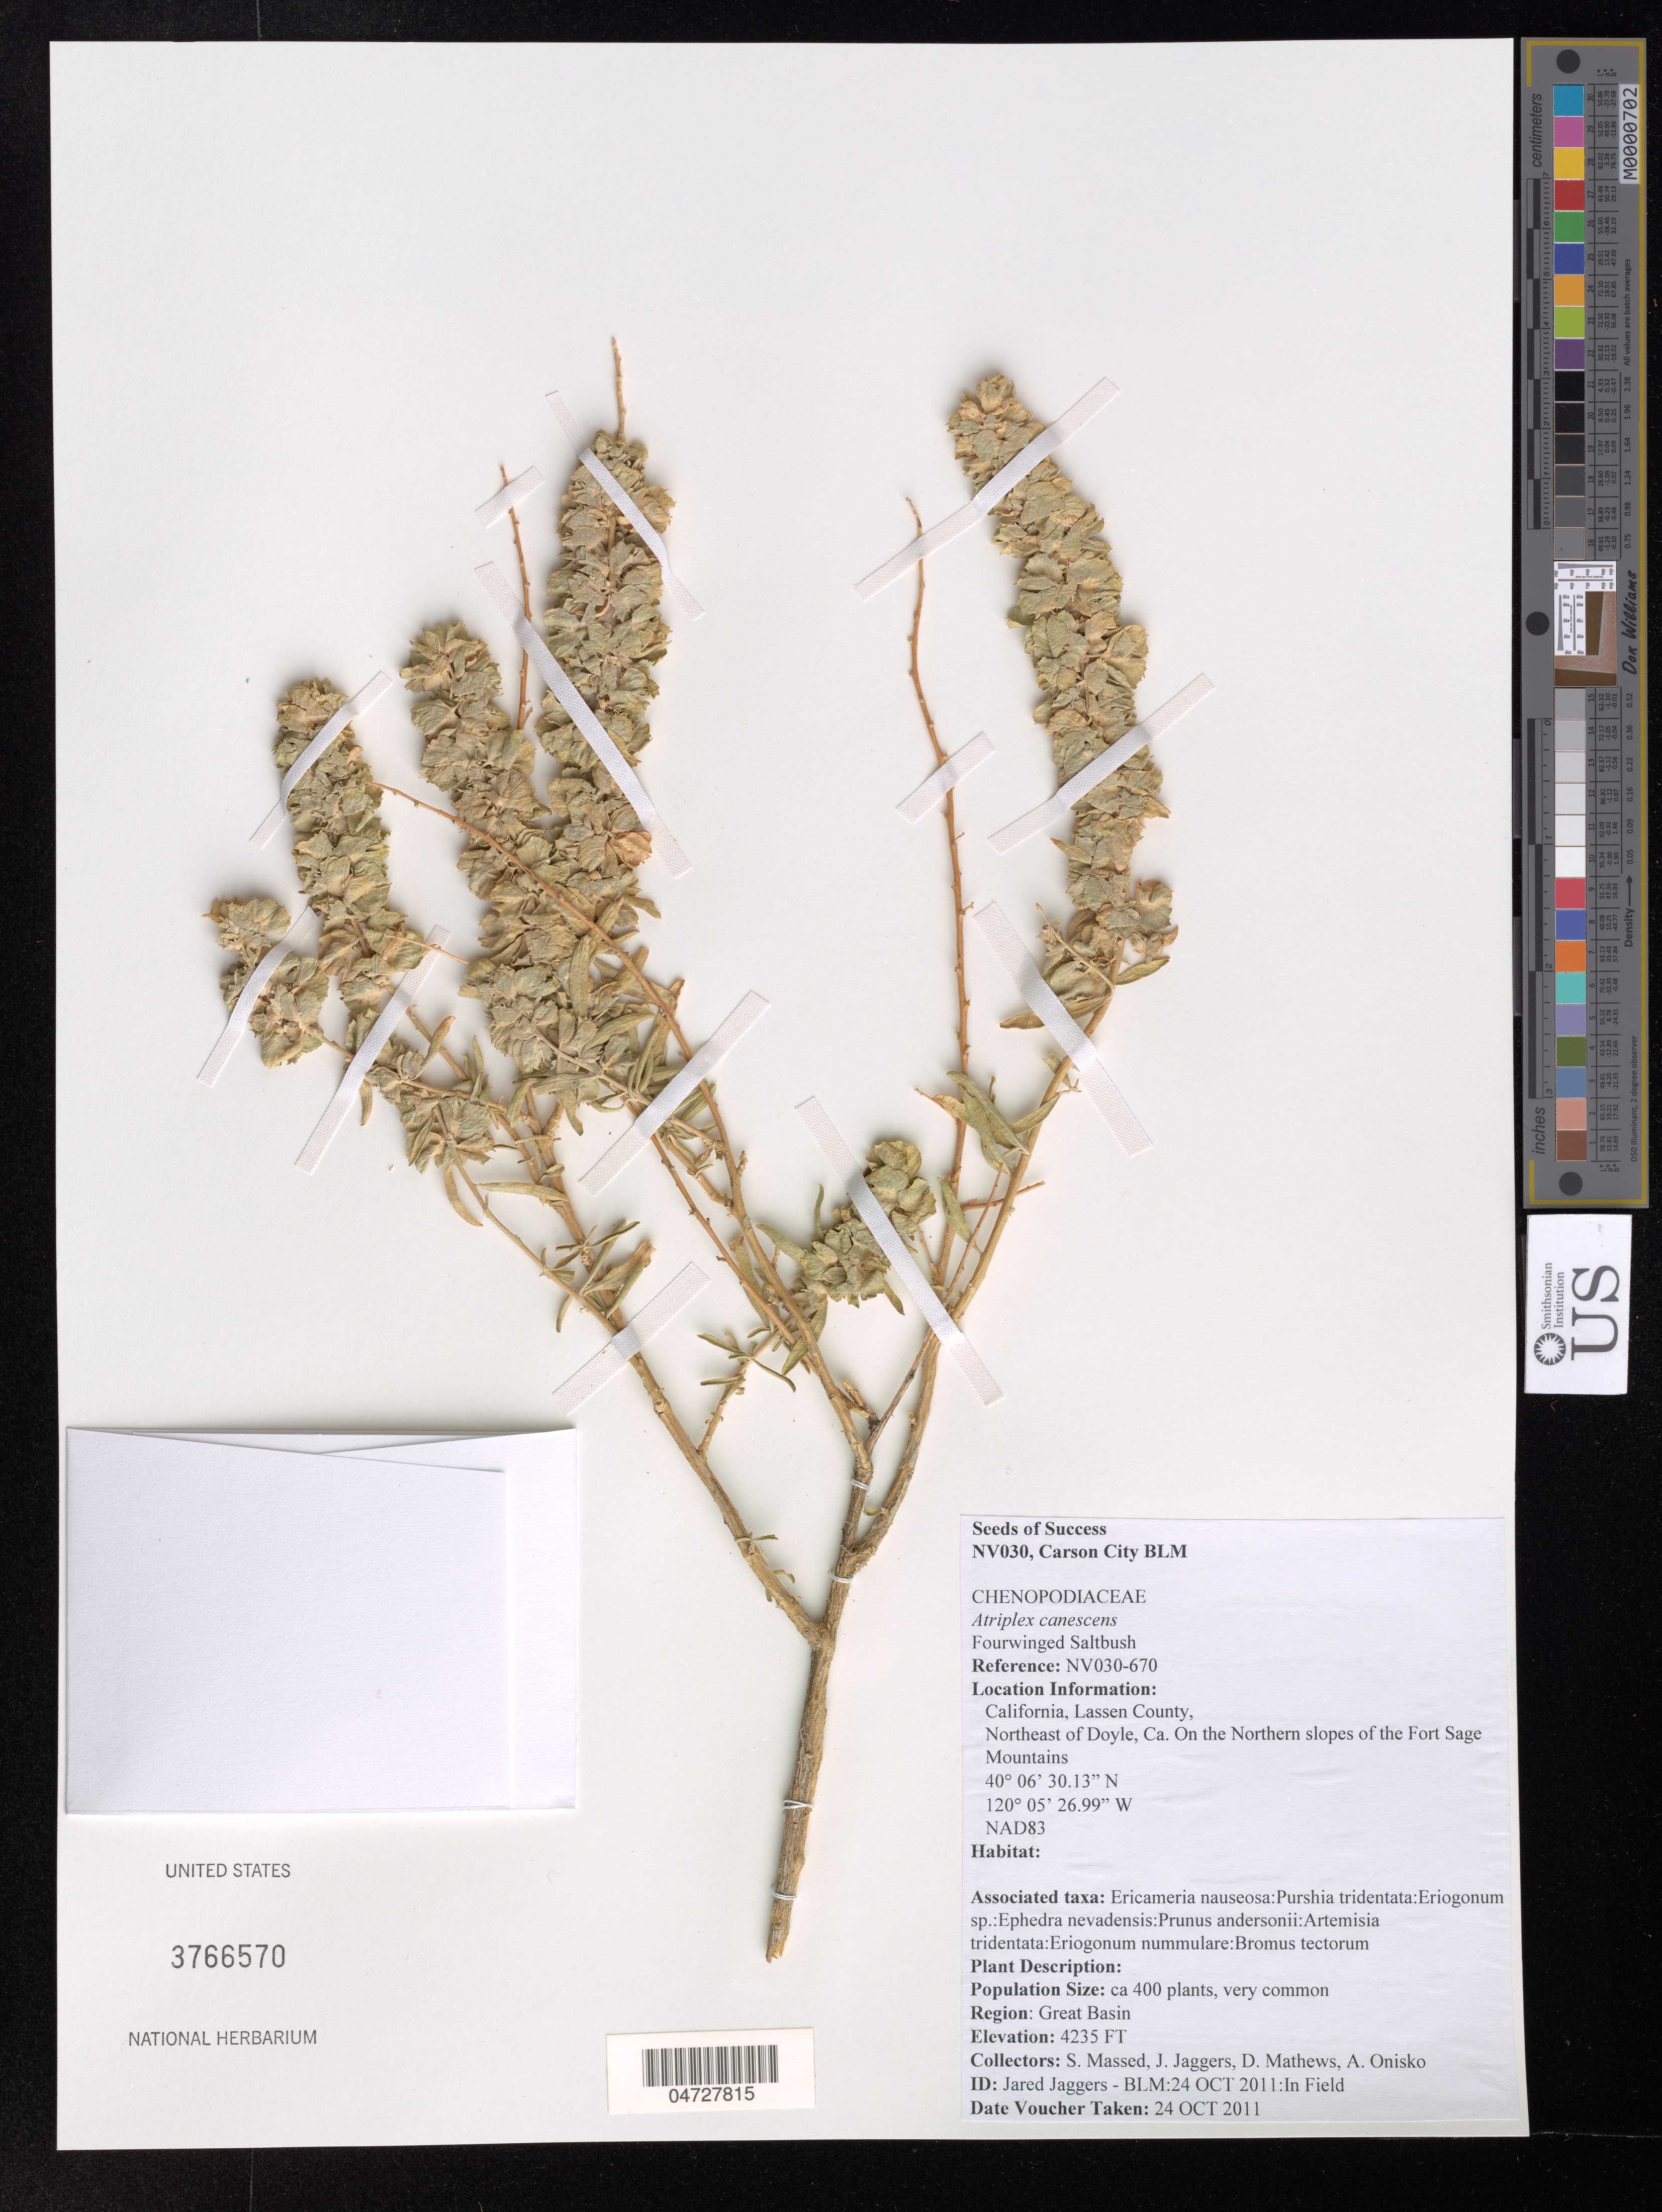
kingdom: Plantae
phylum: Tracheophyta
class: Magnoliopsida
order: Caryophyllales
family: Amaranthaceae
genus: Atriplex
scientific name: Atriplex canescens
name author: (Pursh) Nutt.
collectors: S. Massed, J. Jaggers, D. Mathews & A. Onisko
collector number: NV030-670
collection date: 2011-10-24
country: United States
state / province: California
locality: Lassen County. Northeast of Doyle, Ca. On the Northern slopes of the Fort Sage Mountains.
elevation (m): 1291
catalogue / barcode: US 3766570